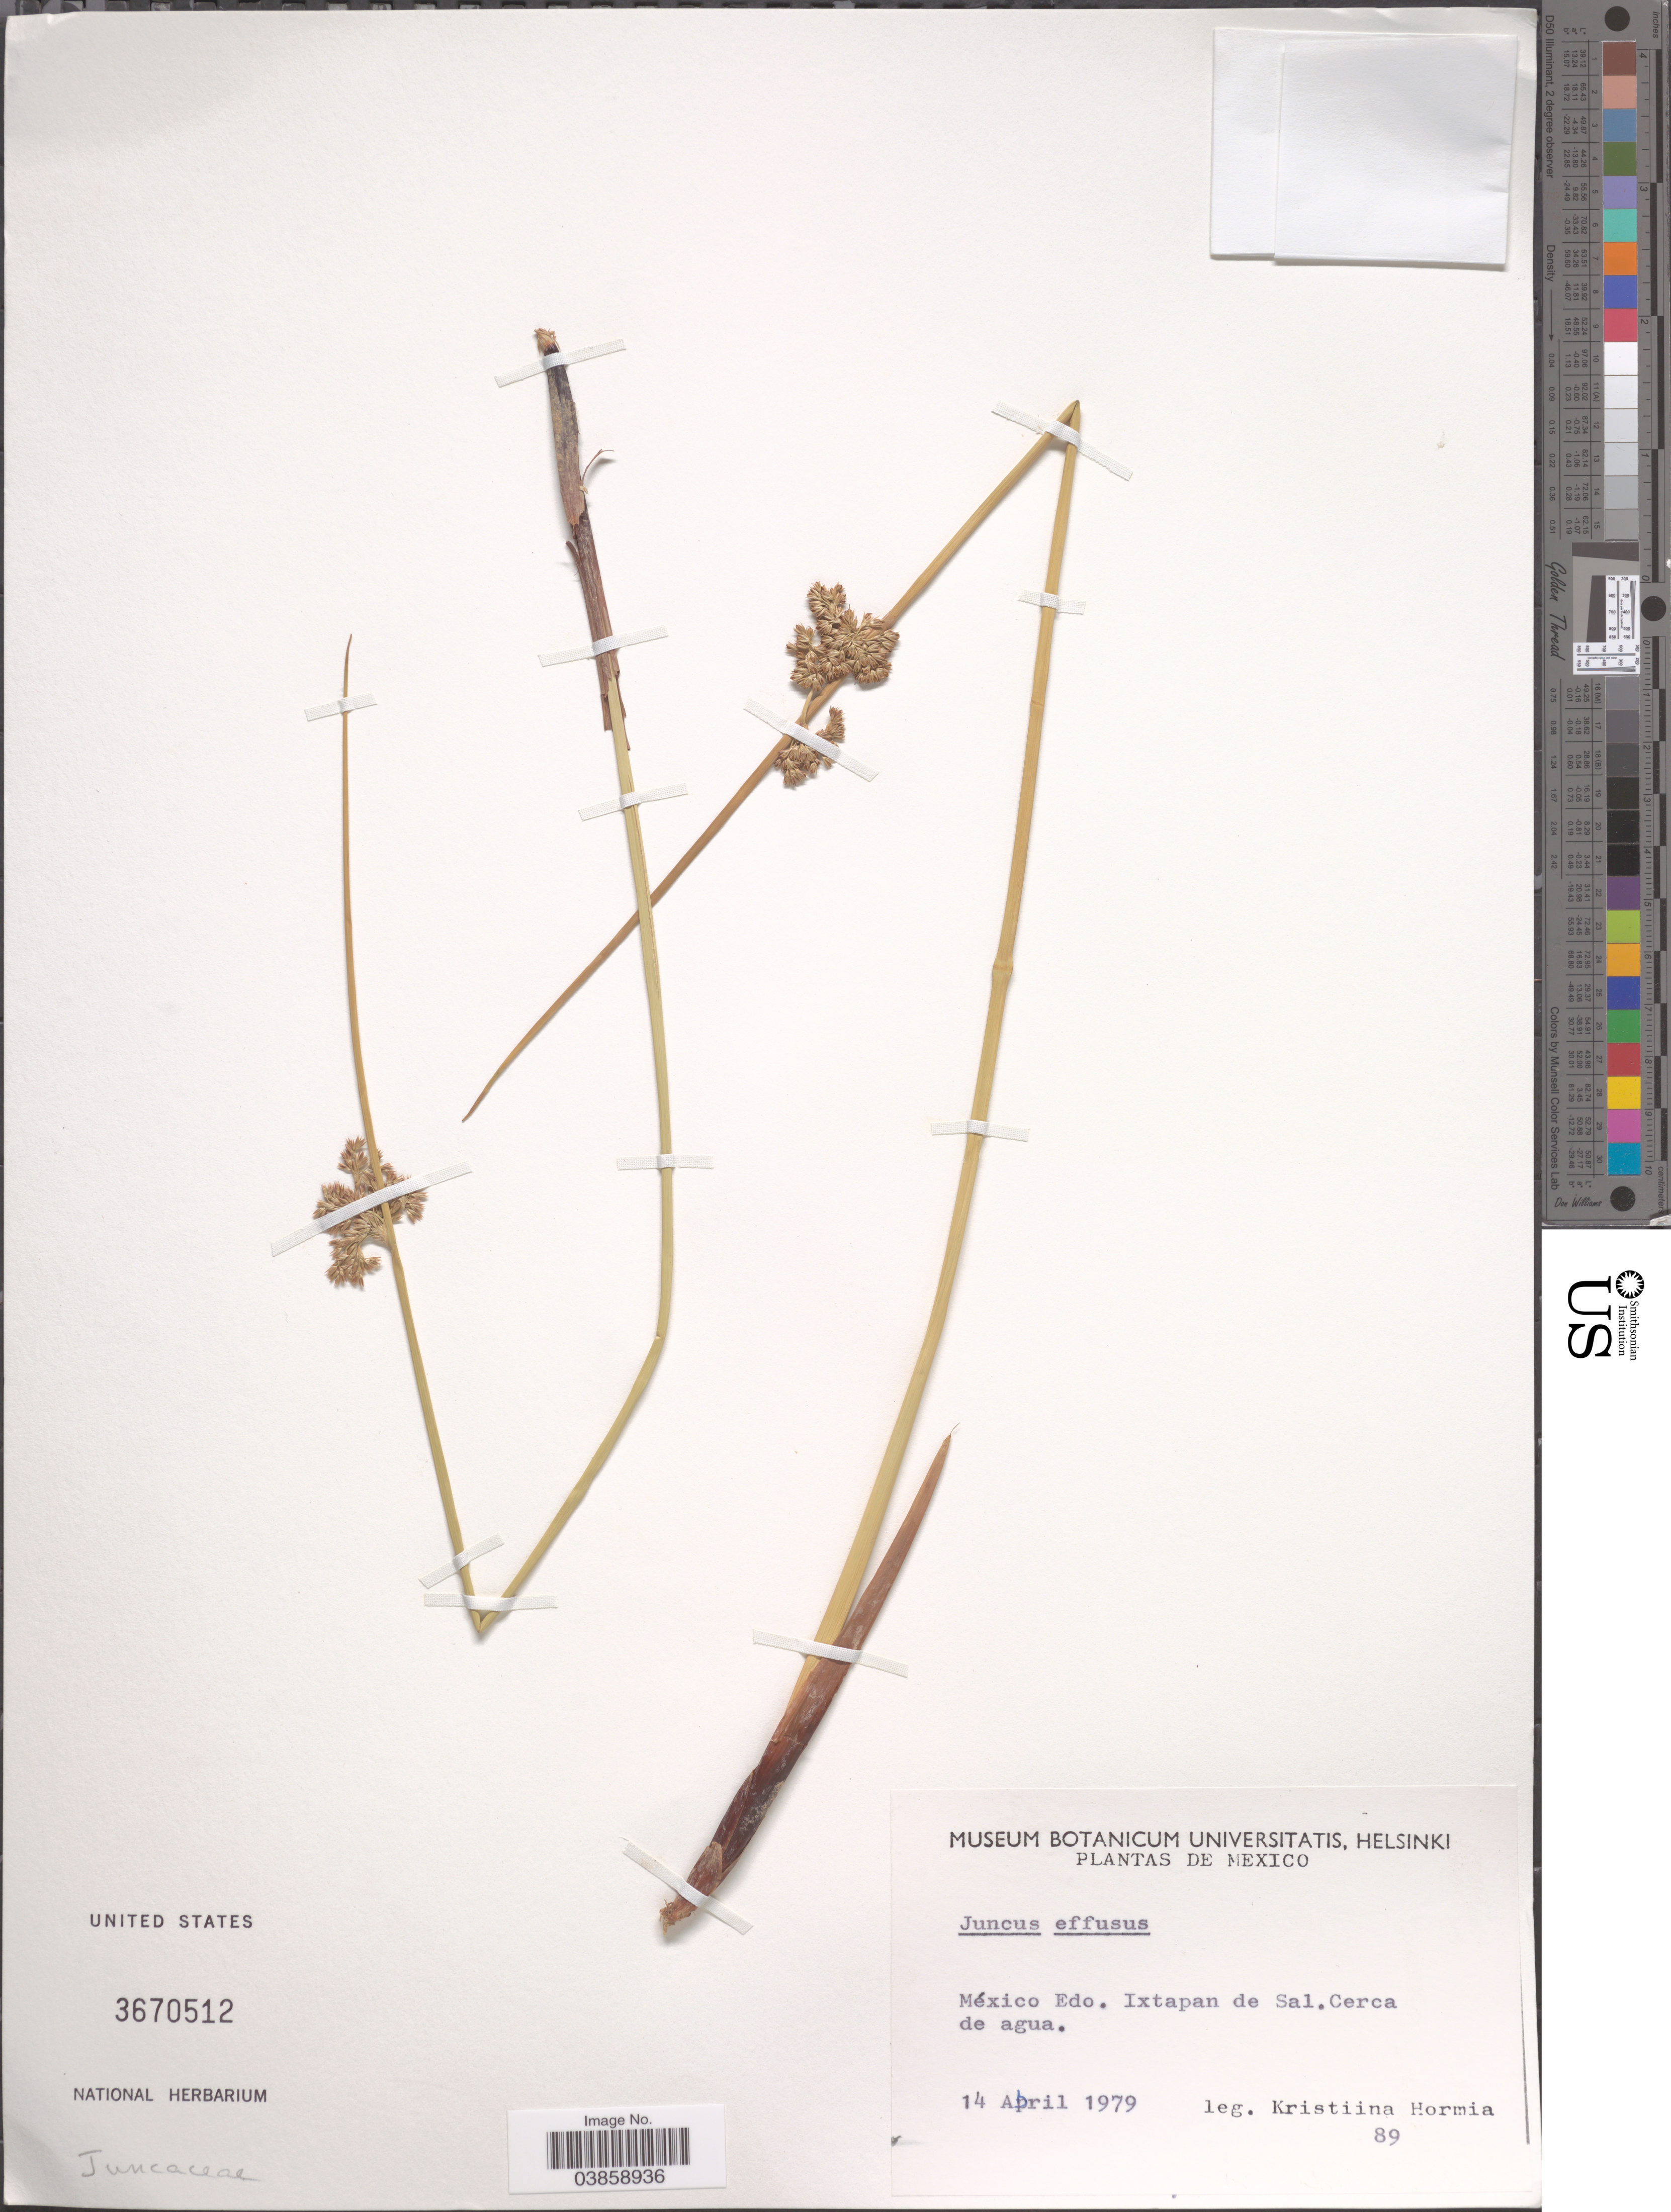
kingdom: Plantae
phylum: Tracheophyta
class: Liliopsida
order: Poales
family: Juncaceae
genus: Juncus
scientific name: Juncus effusus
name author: L.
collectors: K. Hormia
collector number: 89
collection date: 1979-04-14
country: Mexico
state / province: México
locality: México Edo. Ixtapan de Sal. Cerca de agua.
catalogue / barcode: US 3670512